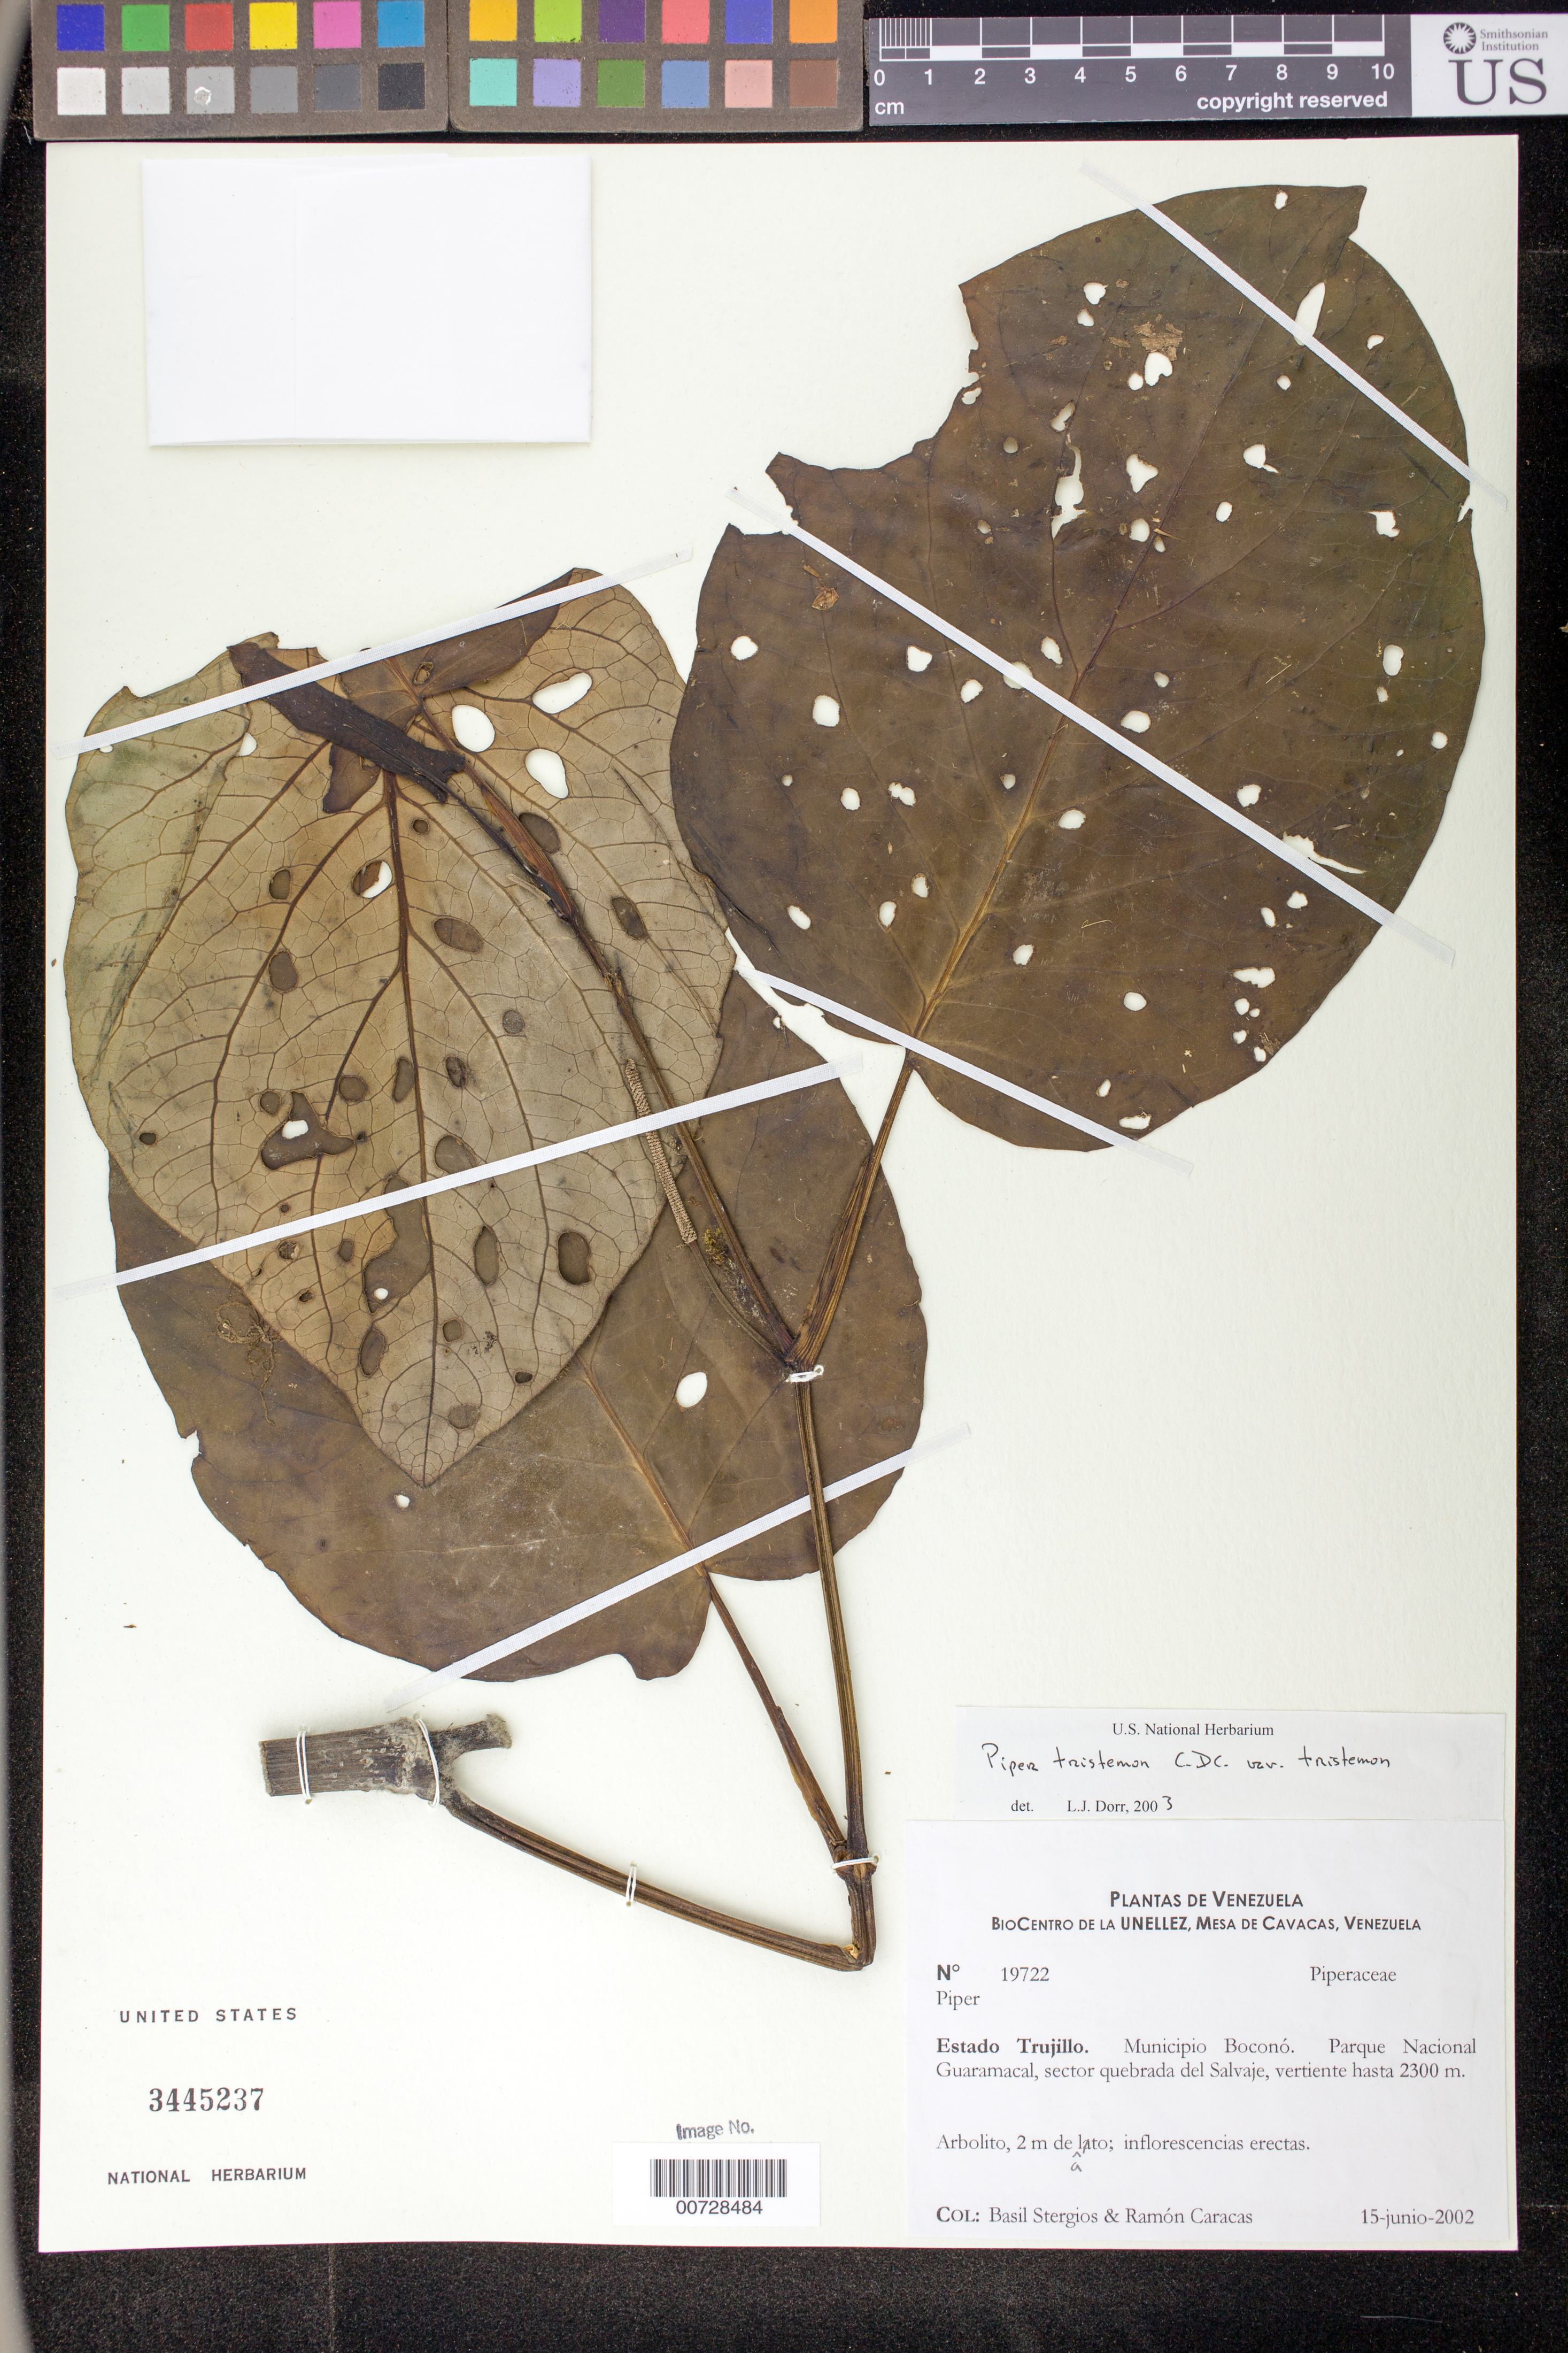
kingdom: Plantae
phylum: Tracheophyta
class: Magnoliopsida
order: Piperales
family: Piperaceae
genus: Piper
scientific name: Piper tristemon var. tristemon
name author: C. DC.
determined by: Dorr, L. J., (BOT), Smithsonian Institution - National Museum of Natural History (UNITED STATES)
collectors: B. G. Stergios & R. Caracas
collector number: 19722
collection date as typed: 15 Jun 2002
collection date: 2002-06-15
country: Venezuela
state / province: Trujillo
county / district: Boconó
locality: Parque Nacional Guaramacal, sector quebrada del Salvaje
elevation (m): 2300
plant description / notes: PORT, US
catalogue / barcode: US 3445237